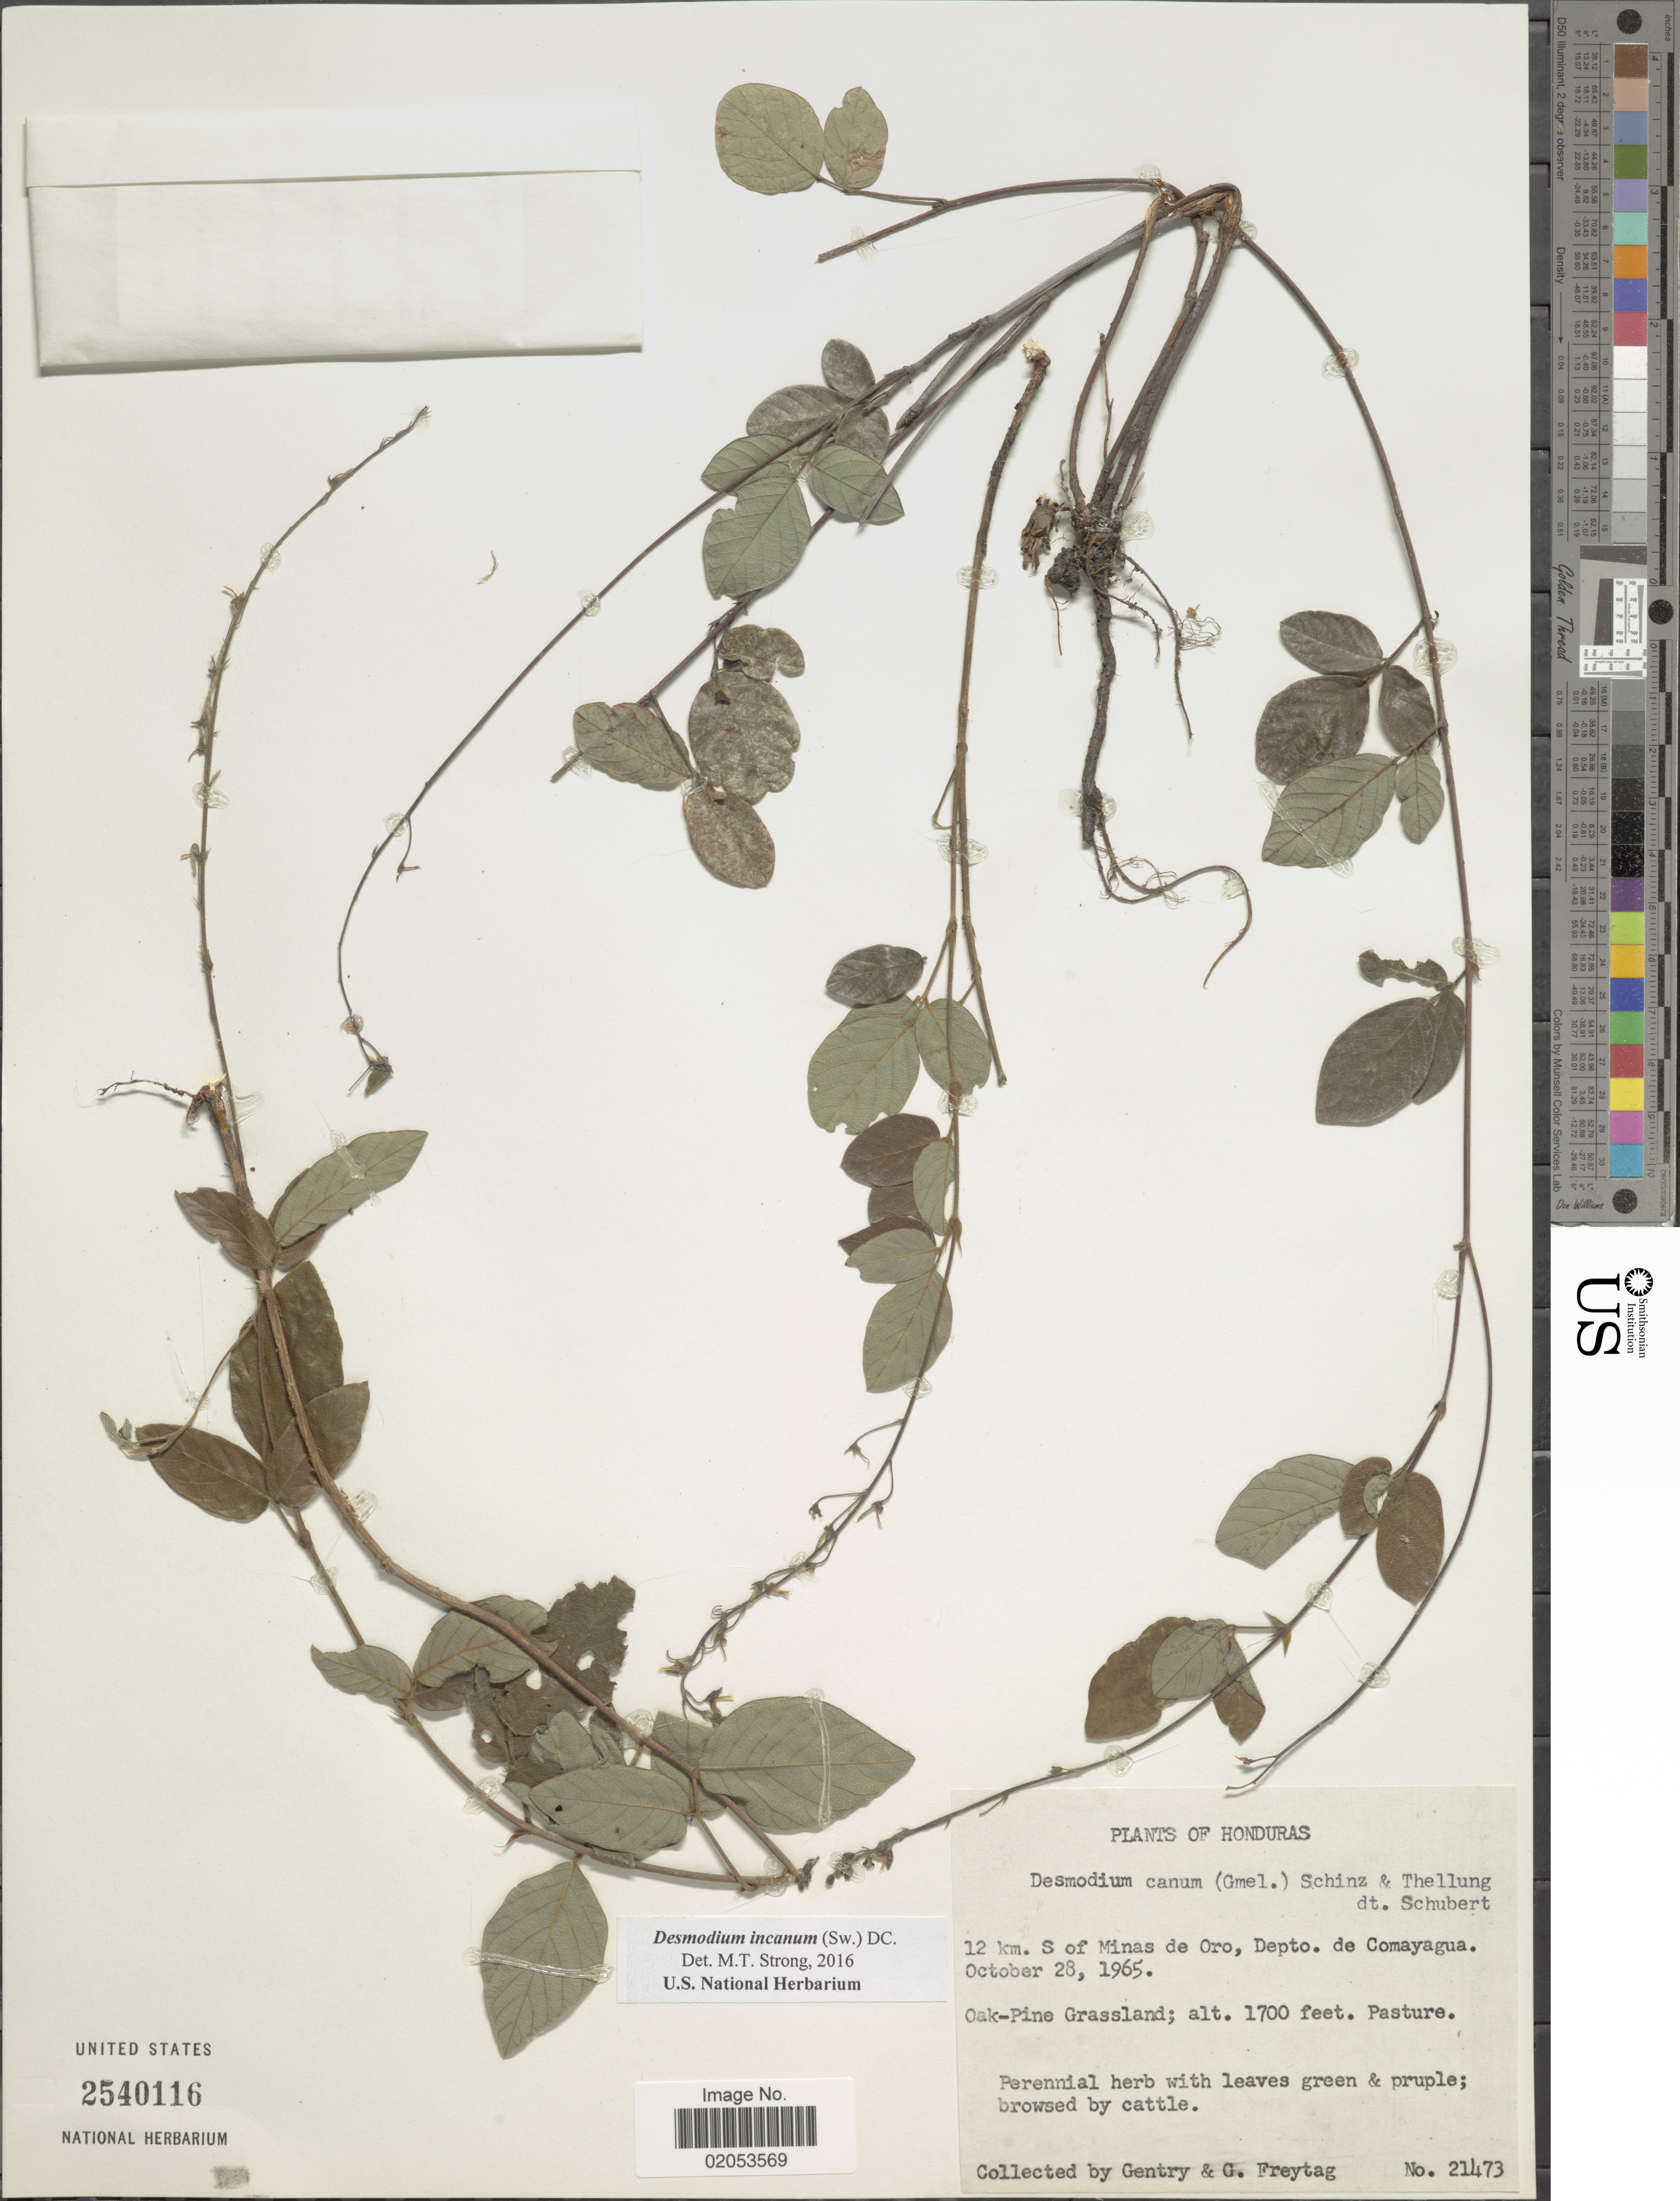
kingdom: Plantae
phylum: Tracheophyta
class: Magnoliopsida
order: Fabales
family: Fabaceae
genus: Desmodium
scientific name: Desmodium incanum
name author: (Sw.) DC.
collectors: Gentry, -- & G. F. Freytag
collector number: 21473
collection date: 1965-10-28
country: Honduras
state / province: Comayagua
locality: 12 km S of Minas de Oro, Depto de Comayagua; Oak-Pine Grassland, Pasture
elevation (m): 518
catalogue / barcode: US 2540116